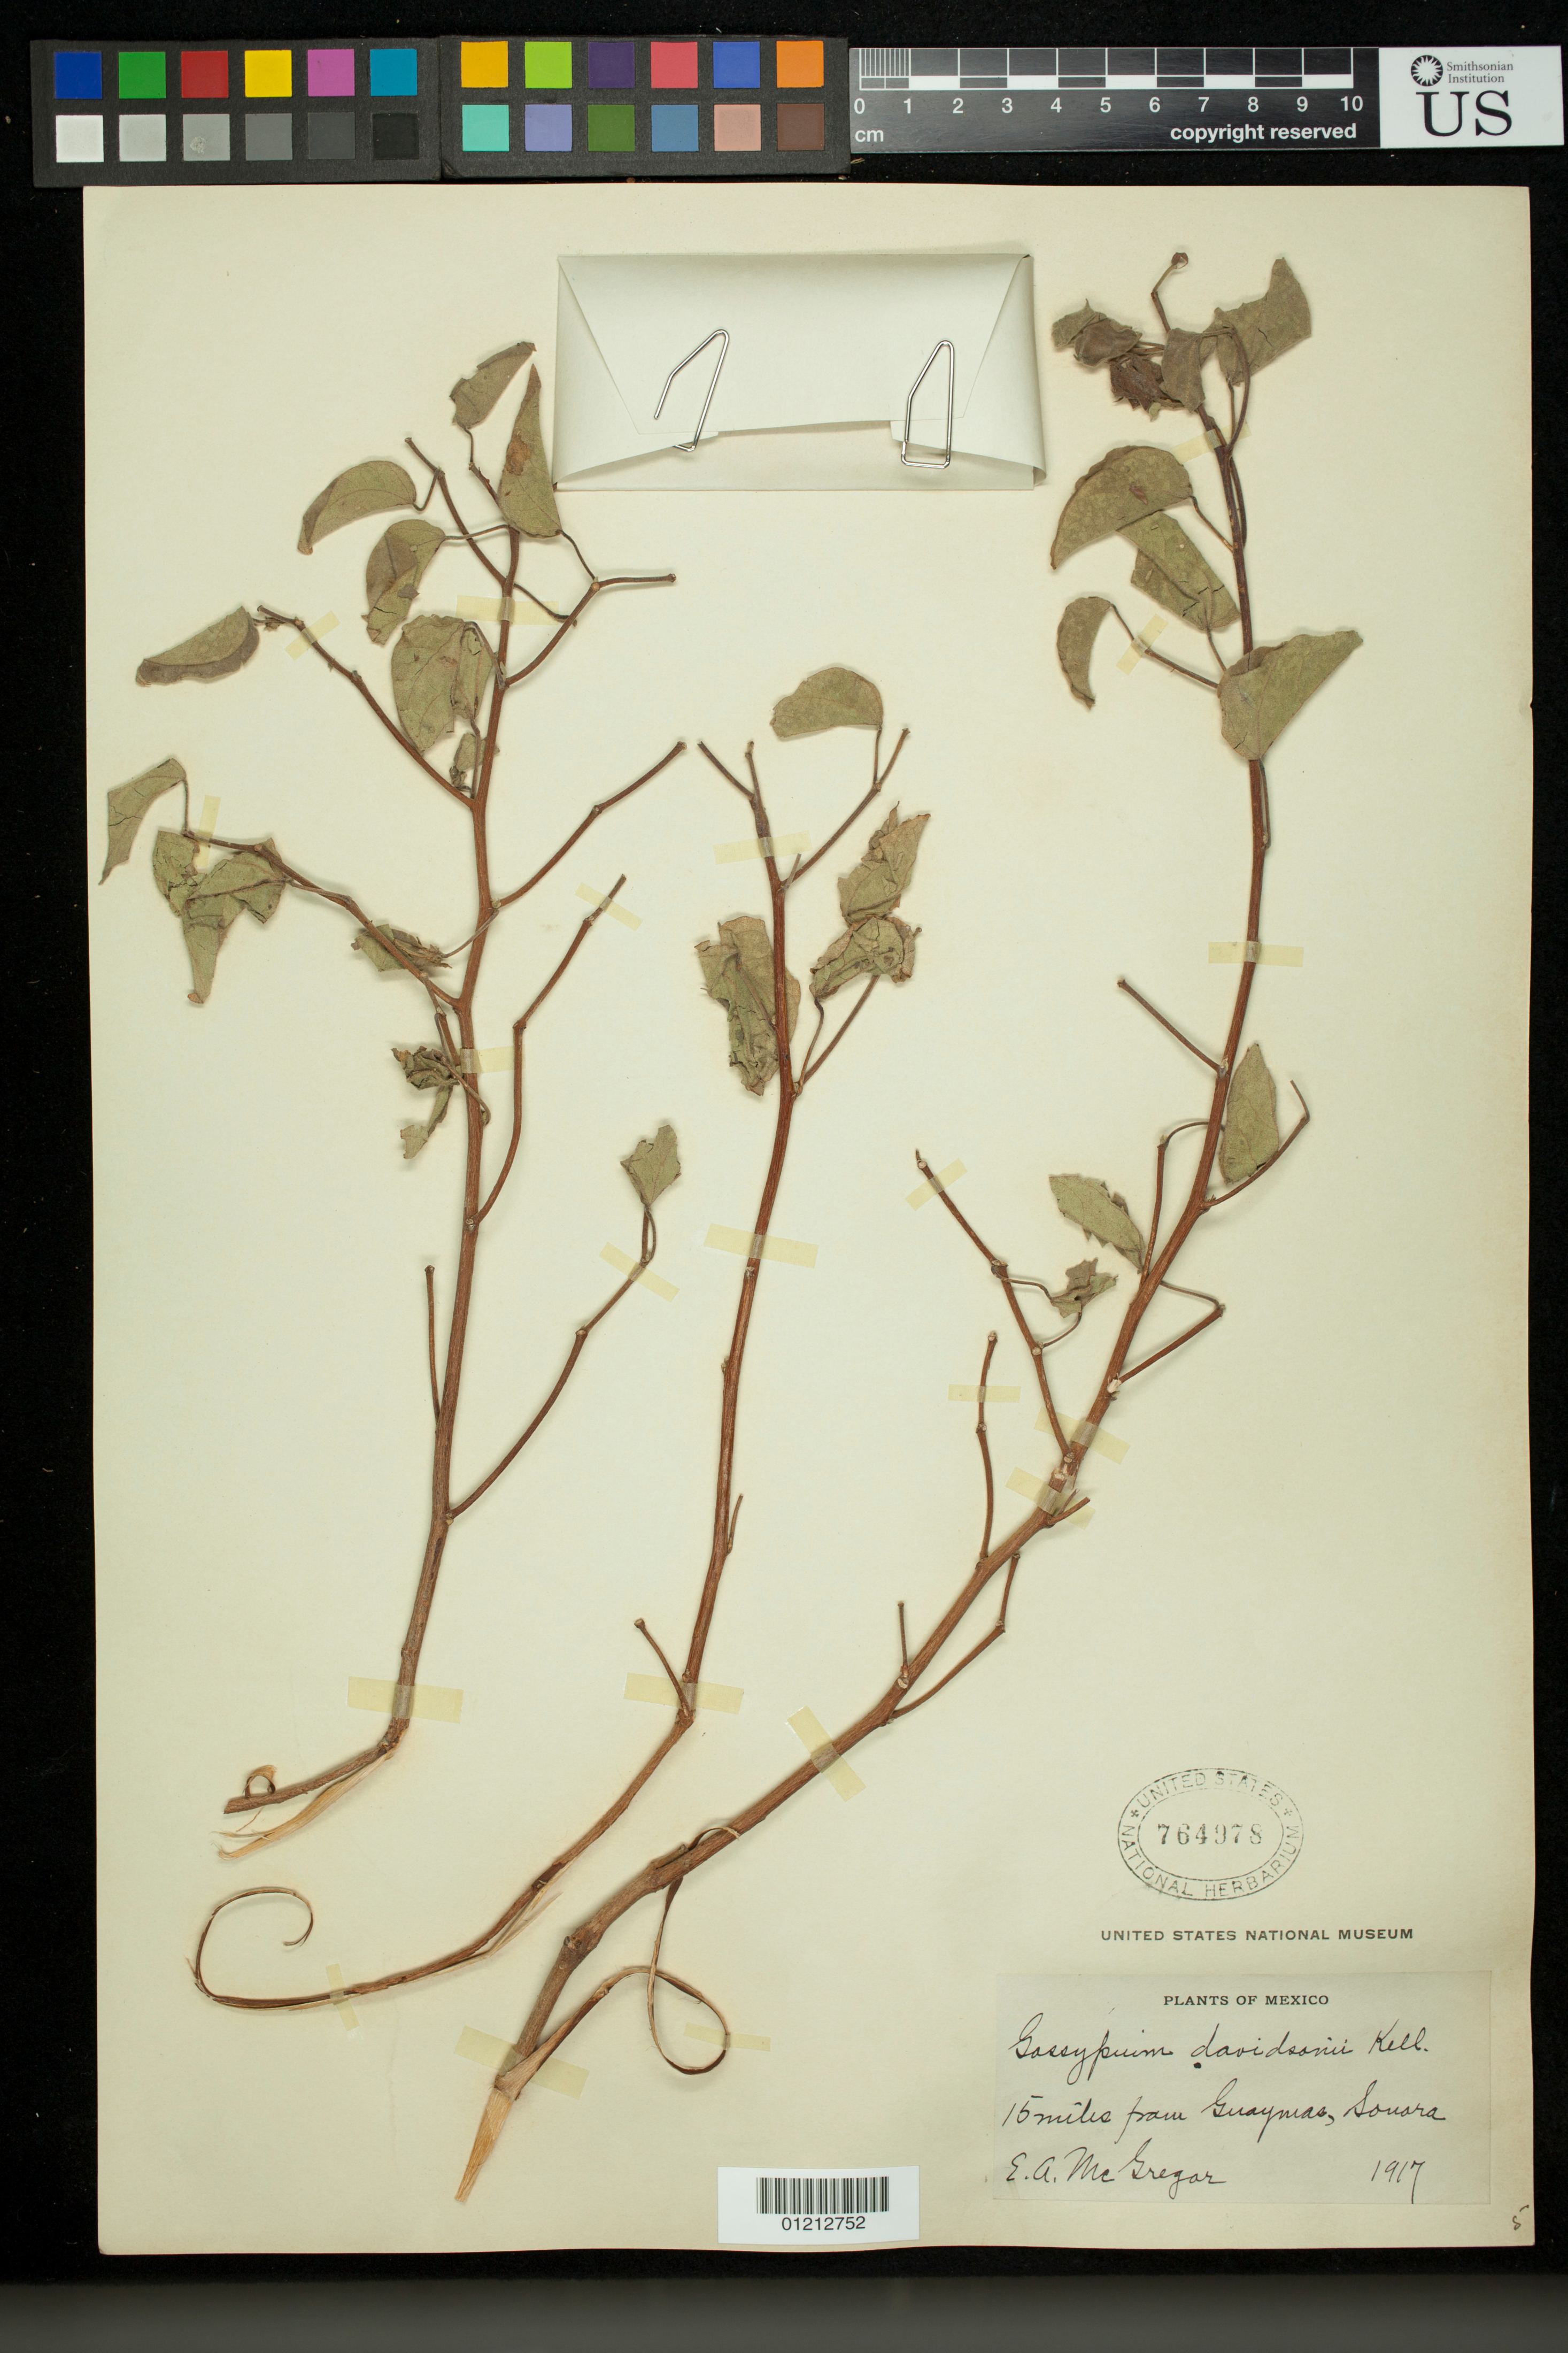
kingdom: Plantae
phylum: Tracheophyta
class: Magnoliopsida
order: Malvales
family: Malvaceae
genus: Gossypium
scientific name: Gossypium davidsonii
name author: Kellogg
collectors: E. A. McGregor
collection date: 1917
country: Mexico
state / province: Sonora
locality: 15 miles from Gauynias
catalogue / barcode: US 764978